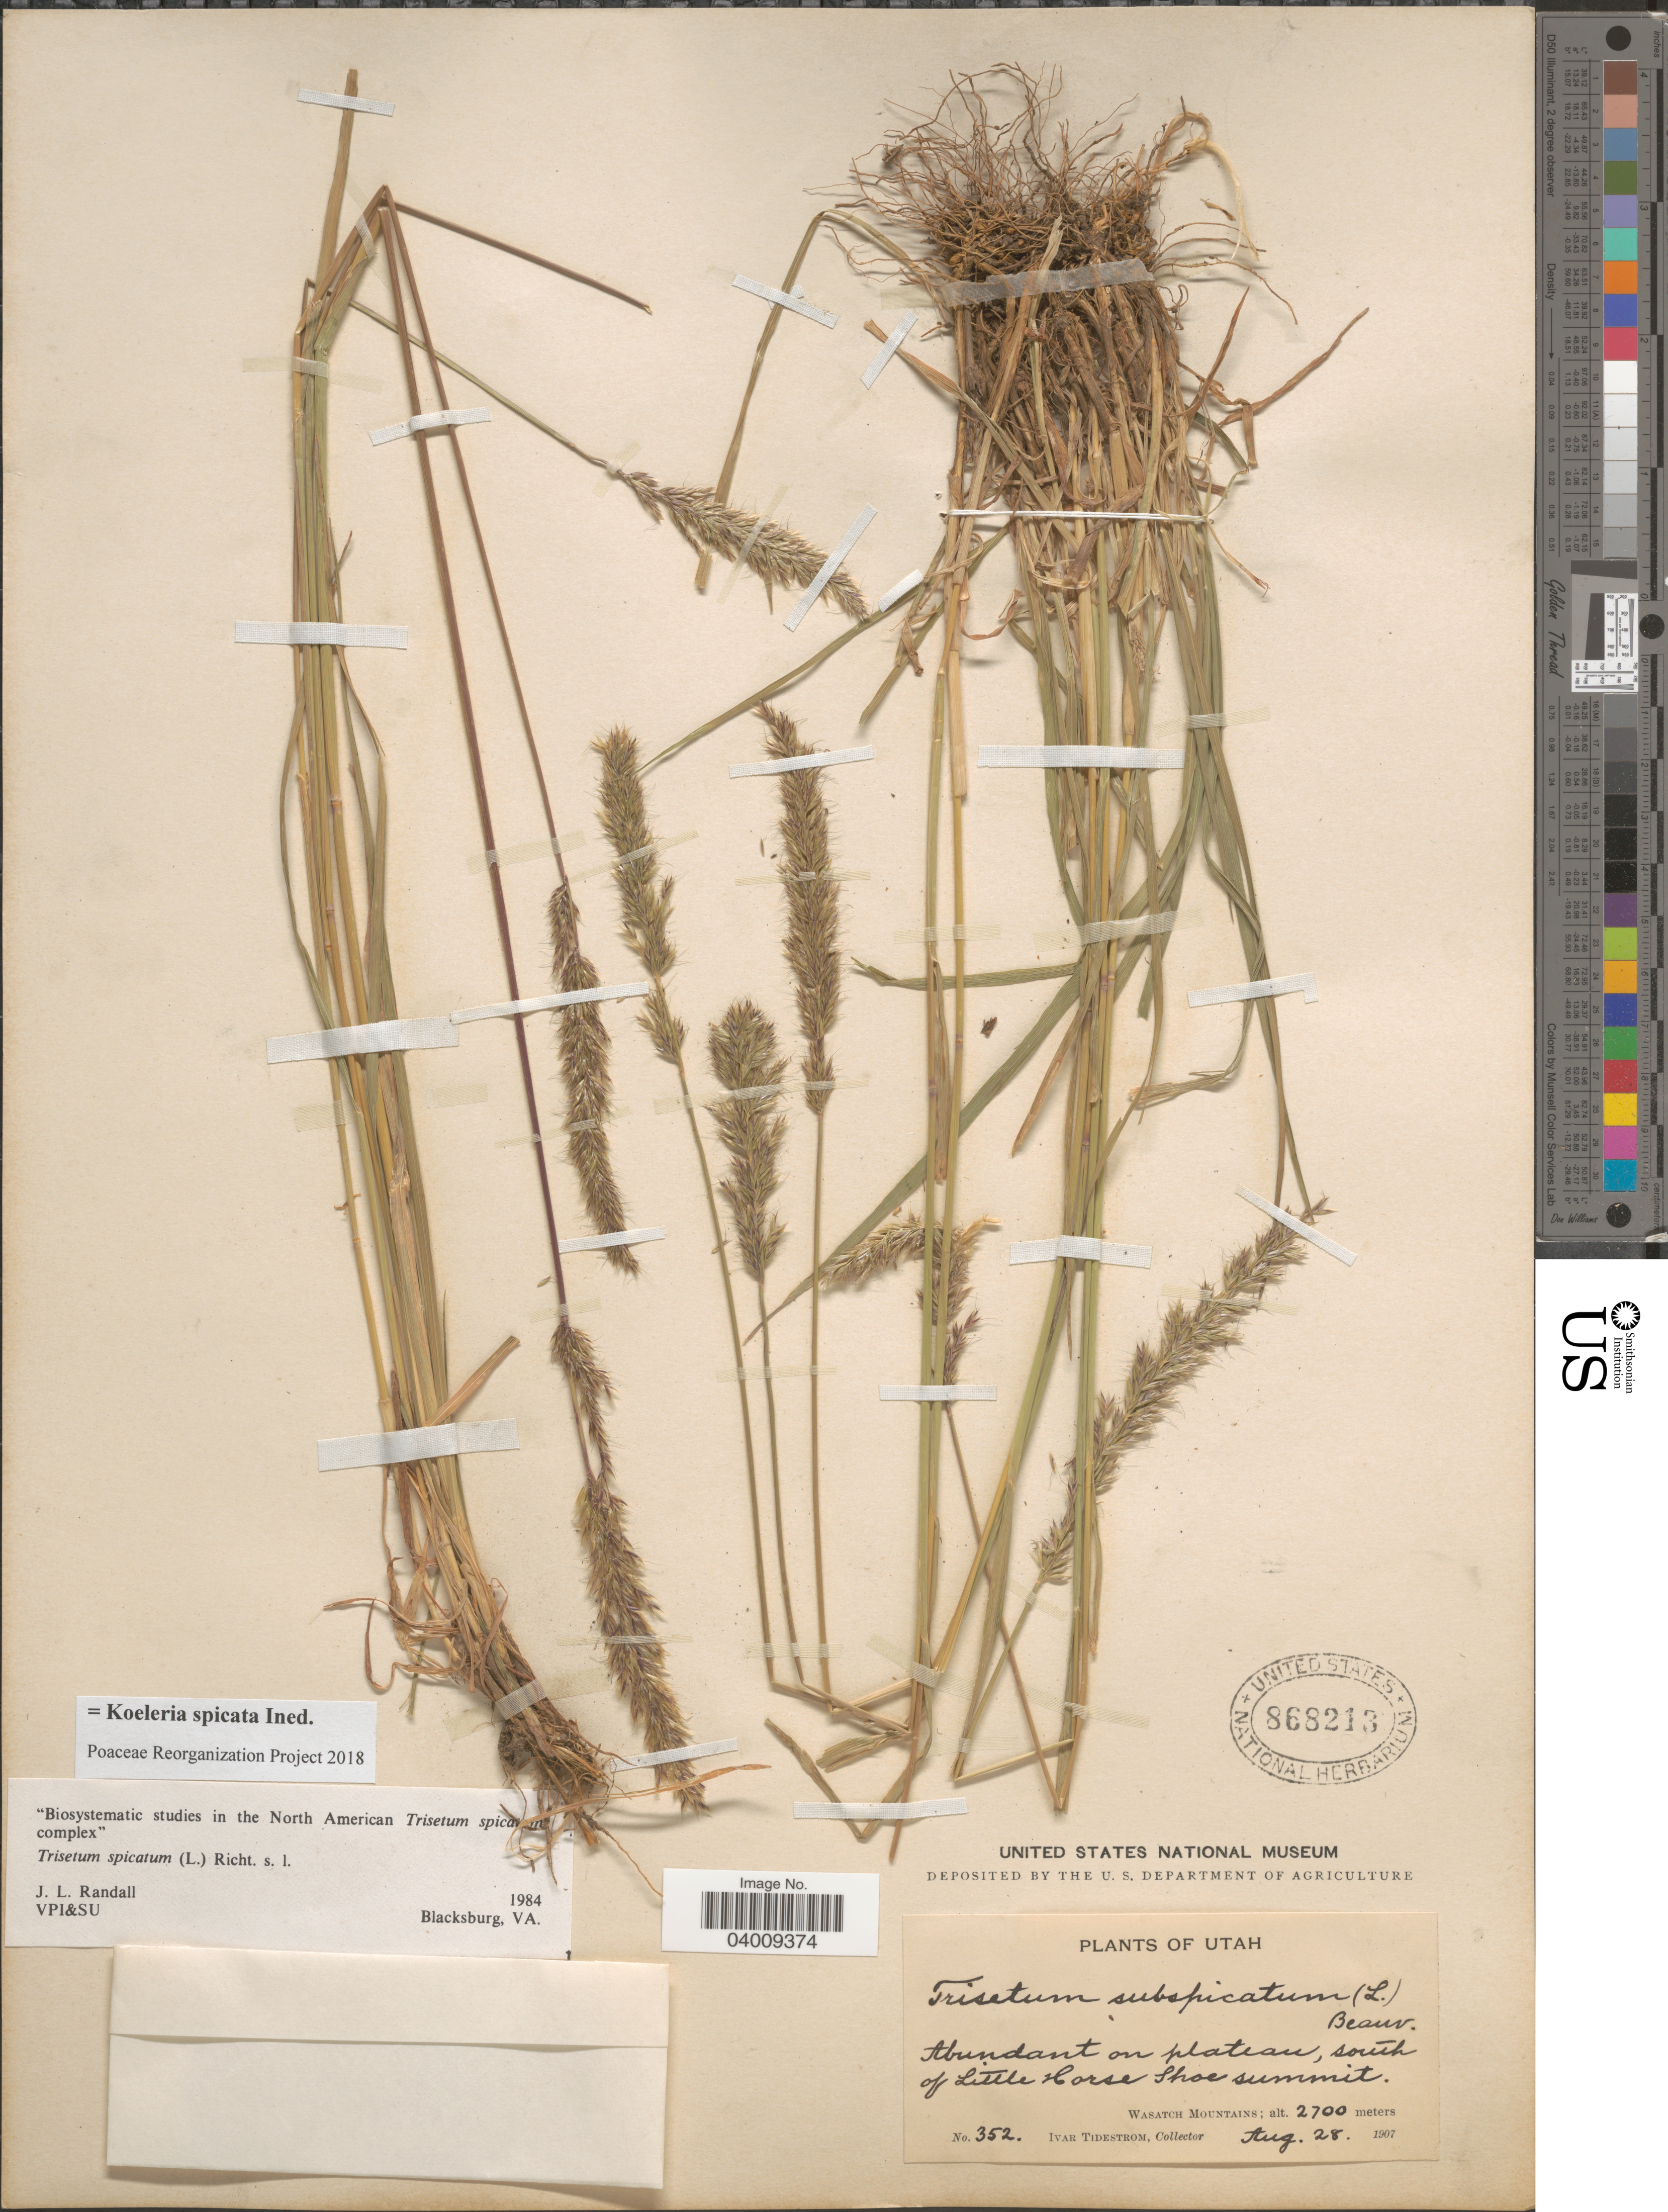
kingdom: Plantae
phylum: Tracheophyta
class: Liliopsida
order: Poales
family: Poaceae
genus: Koeleria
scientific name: Koeleria spicata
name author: (L.) Barberá et al.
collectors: I. F. Tidestrom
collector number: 352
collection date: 1907-08-28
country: United States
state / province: Utah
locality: On plateau, south of Little Horse Shoe summit. Wasatch Mountains.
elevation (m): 2700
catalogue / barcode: US 868213